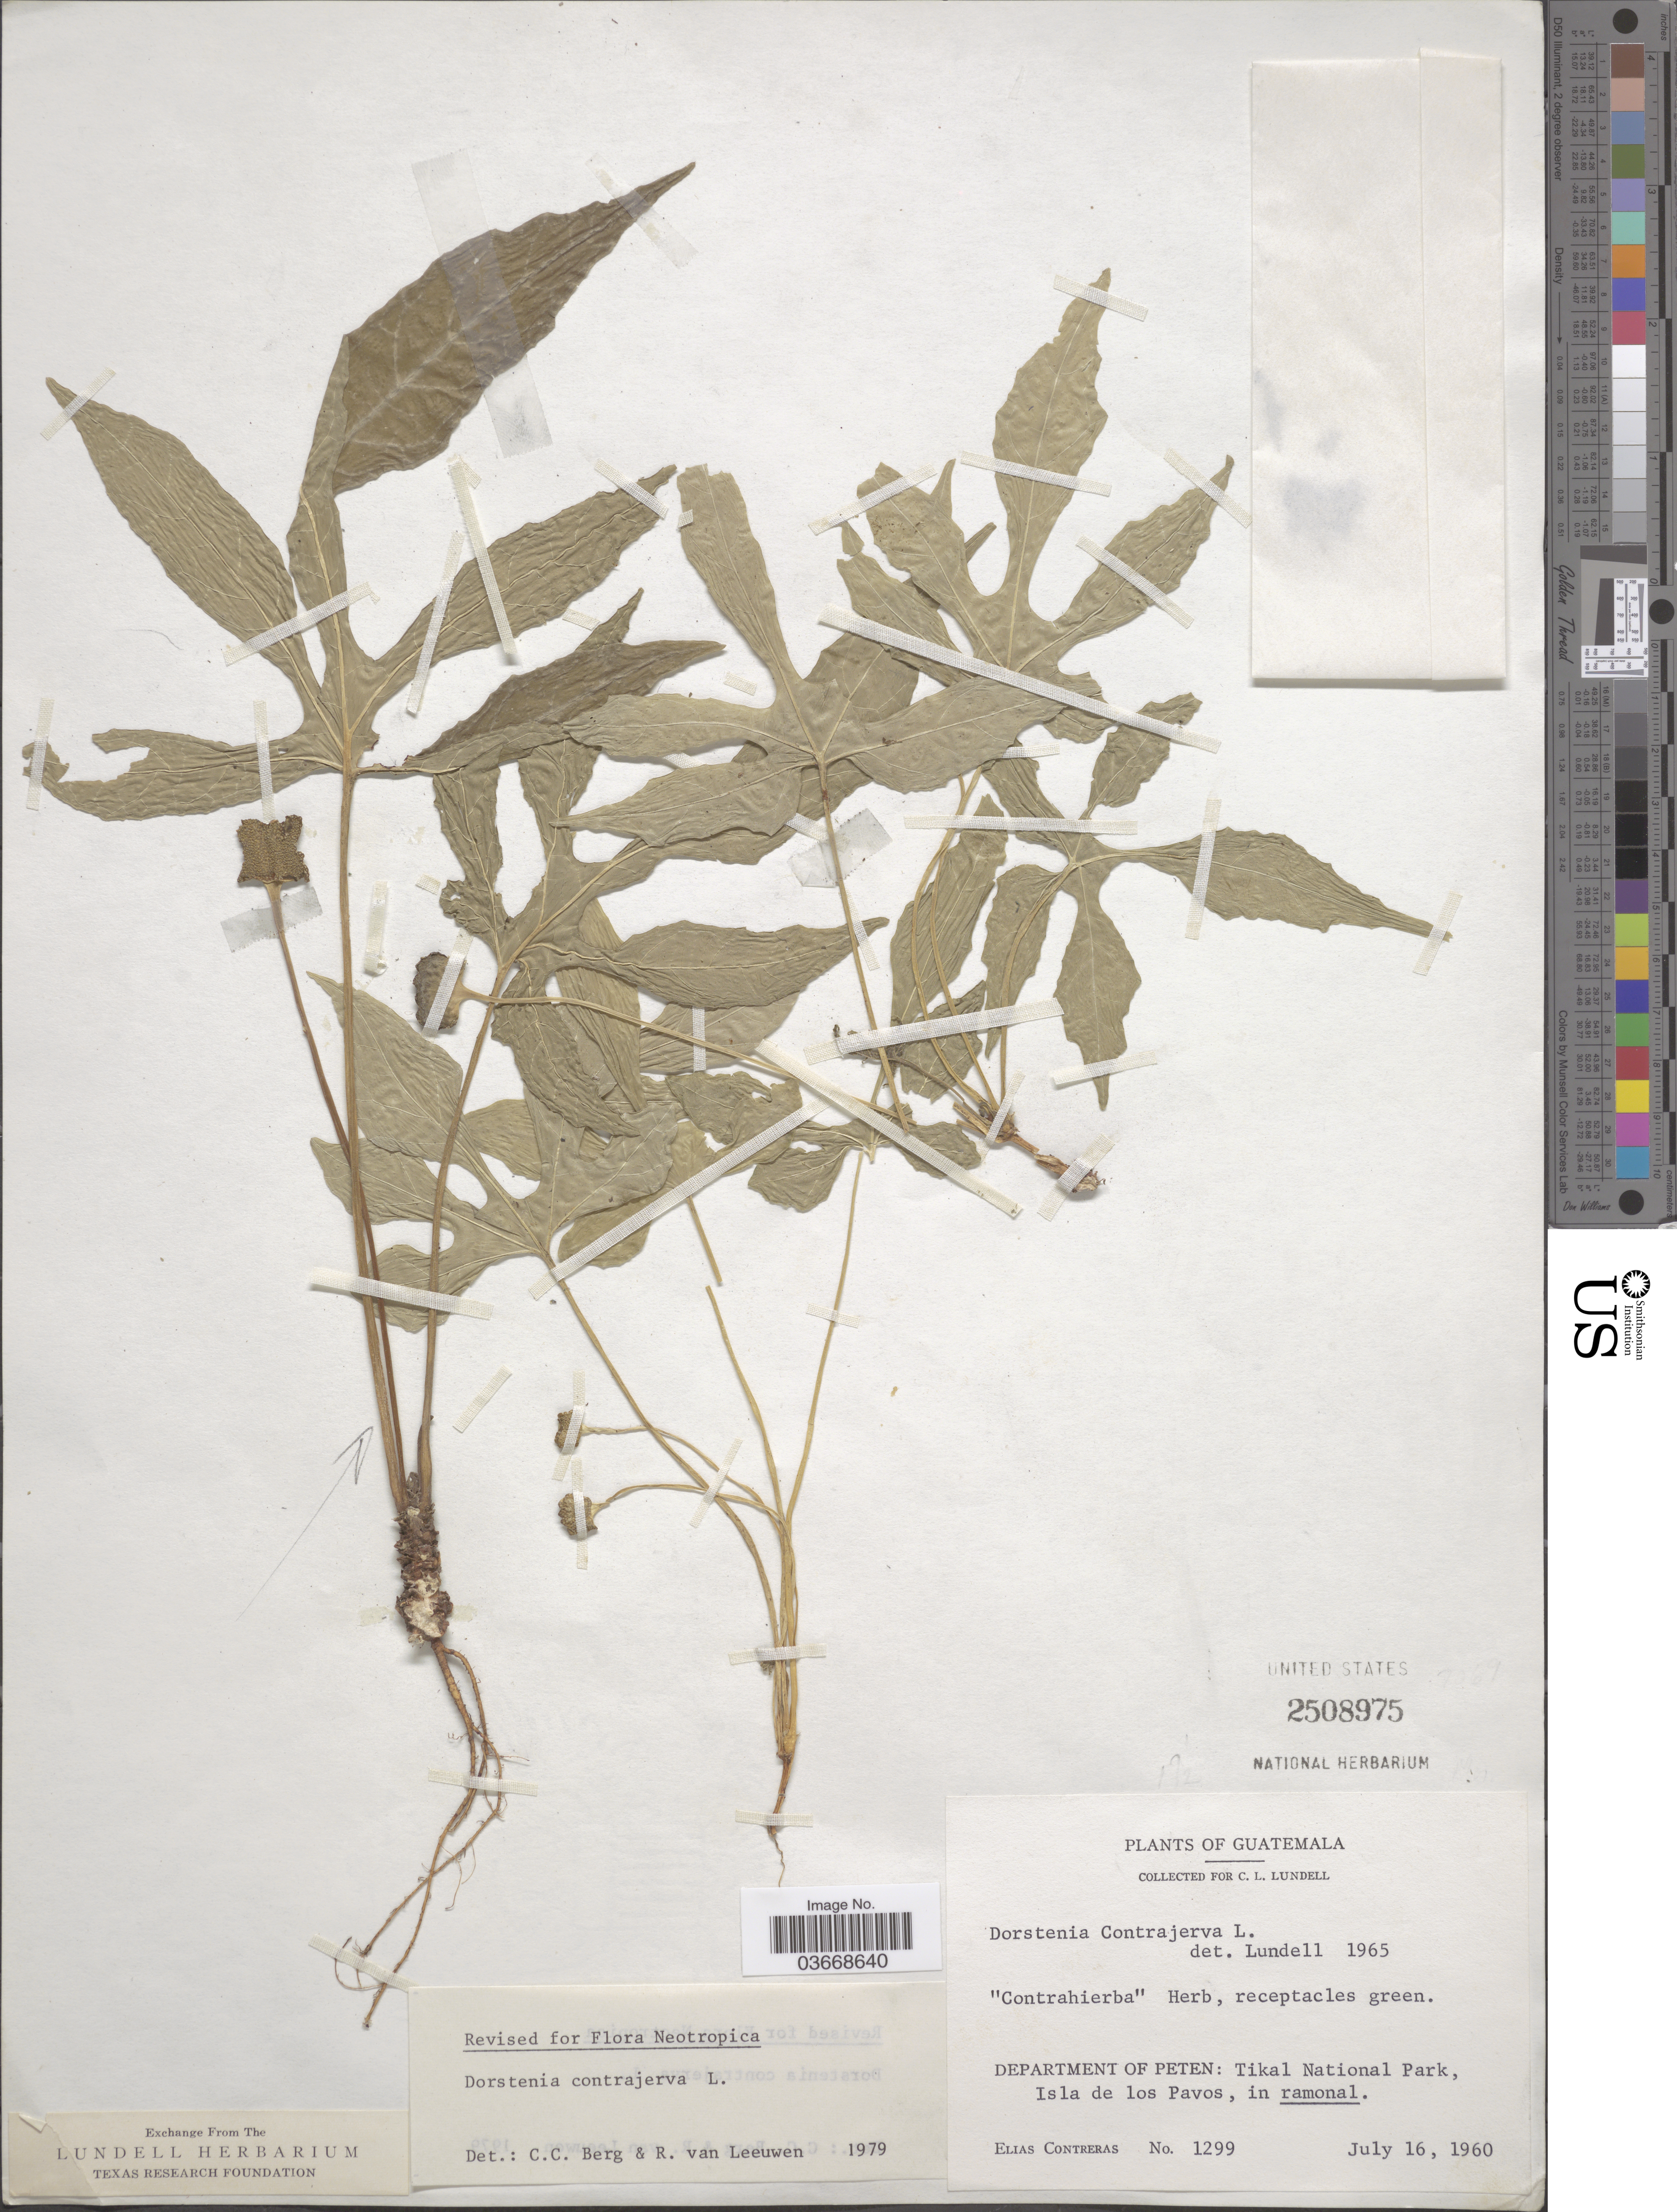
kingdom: Plantae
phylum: Tracheophyta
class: Magnoliopsida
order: Rosales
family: Moraceae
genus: Dorstenia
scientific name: Dorstenia contrajerva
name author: L.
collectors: E. Contreras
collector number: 1299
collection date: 1960-07-16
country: Guatemala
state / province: El Peten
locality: Department of Peten: Tikal National Park, Isla de los Pavos, in ramonal.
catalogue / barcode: US 2508975